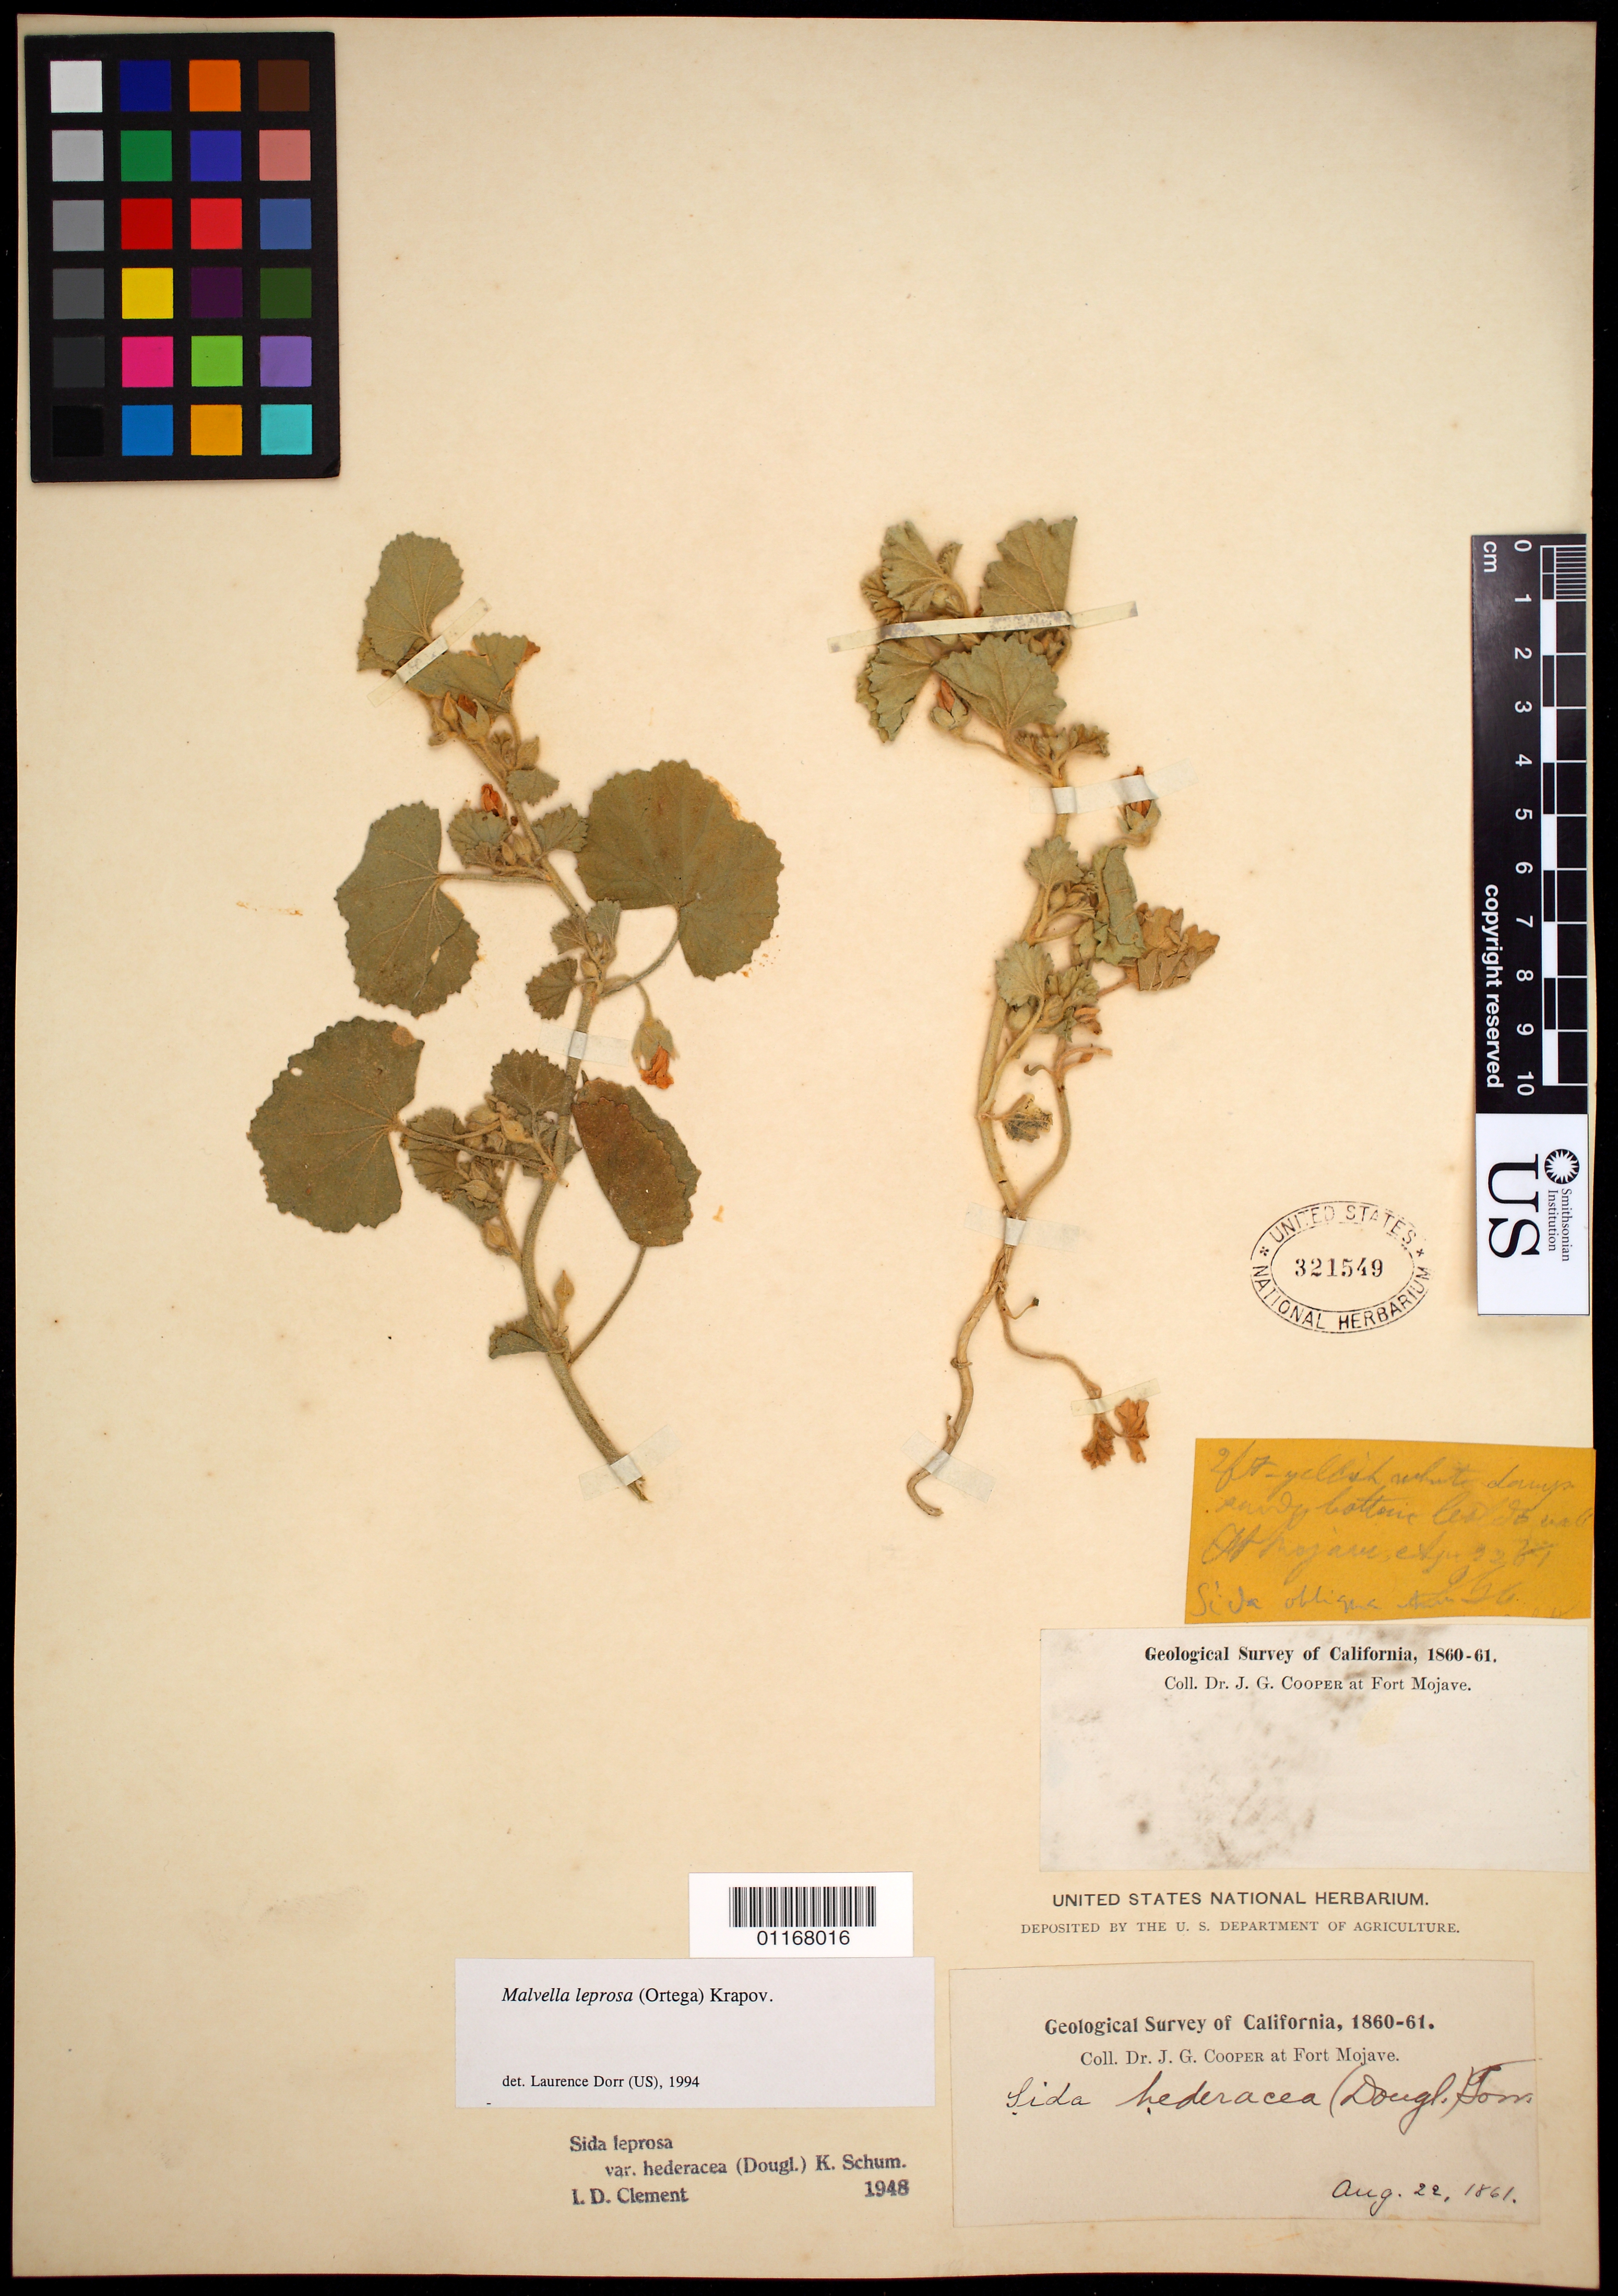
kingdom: Plantae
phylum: Tracheophyta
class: Magnoliopsida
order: Malvales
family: Malvaceae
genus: Malvella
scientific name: Malvella leprosa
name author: (Ortega) Krapov.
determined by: Dorr, L. J., (BOT), Smithsonian Institution - National Museum of Natural History (UNITED STATES)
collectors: J. G. Cooper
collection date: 1861-08-22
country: United States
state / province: California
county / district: San Bernardino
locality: Fort Mojave.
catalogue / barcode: US 321549